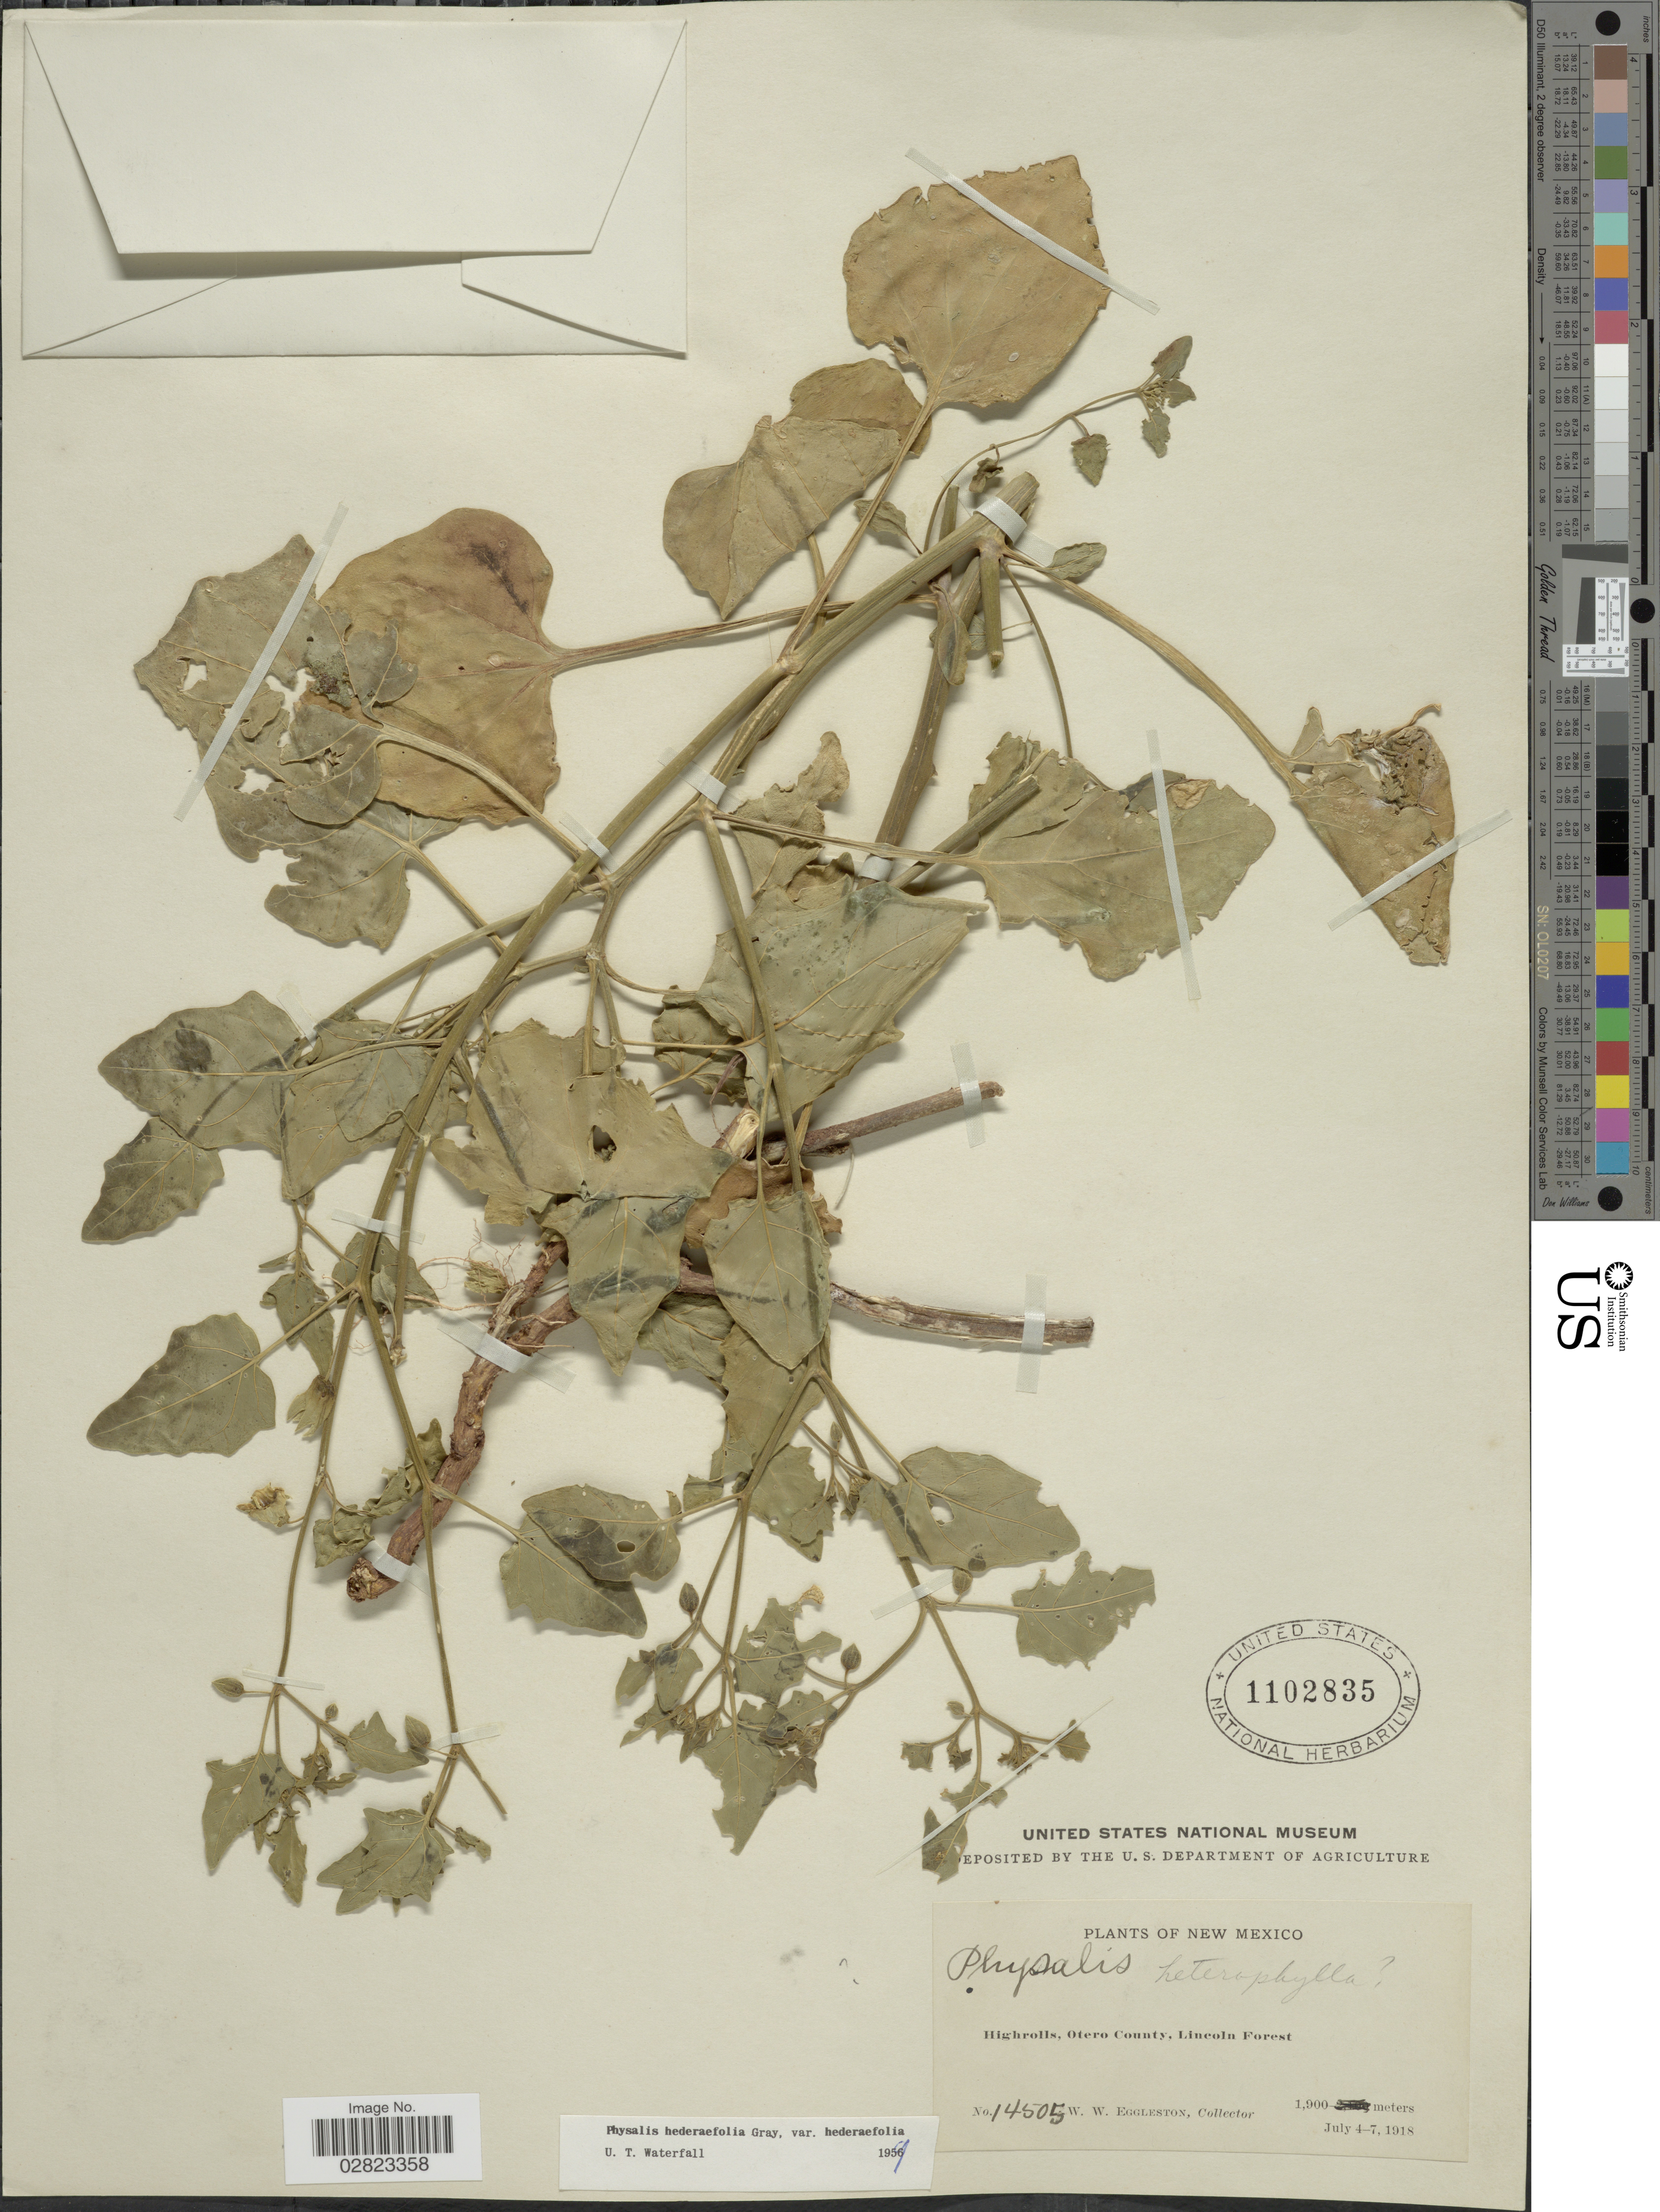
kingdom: Plantae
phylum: Tracheophyta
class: Magnoliopsida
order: Solanales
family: Solanaceae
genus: Physalis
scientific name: Physalis hederifolia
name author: A. Gray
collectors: W. W. Eggleston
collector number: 14505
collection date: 1918-07-04/1918-07-07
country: United States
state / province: New Mexico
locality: Highrolls, Otero County, Lincoln Forest.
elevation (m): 1900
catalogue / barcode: US 1102835